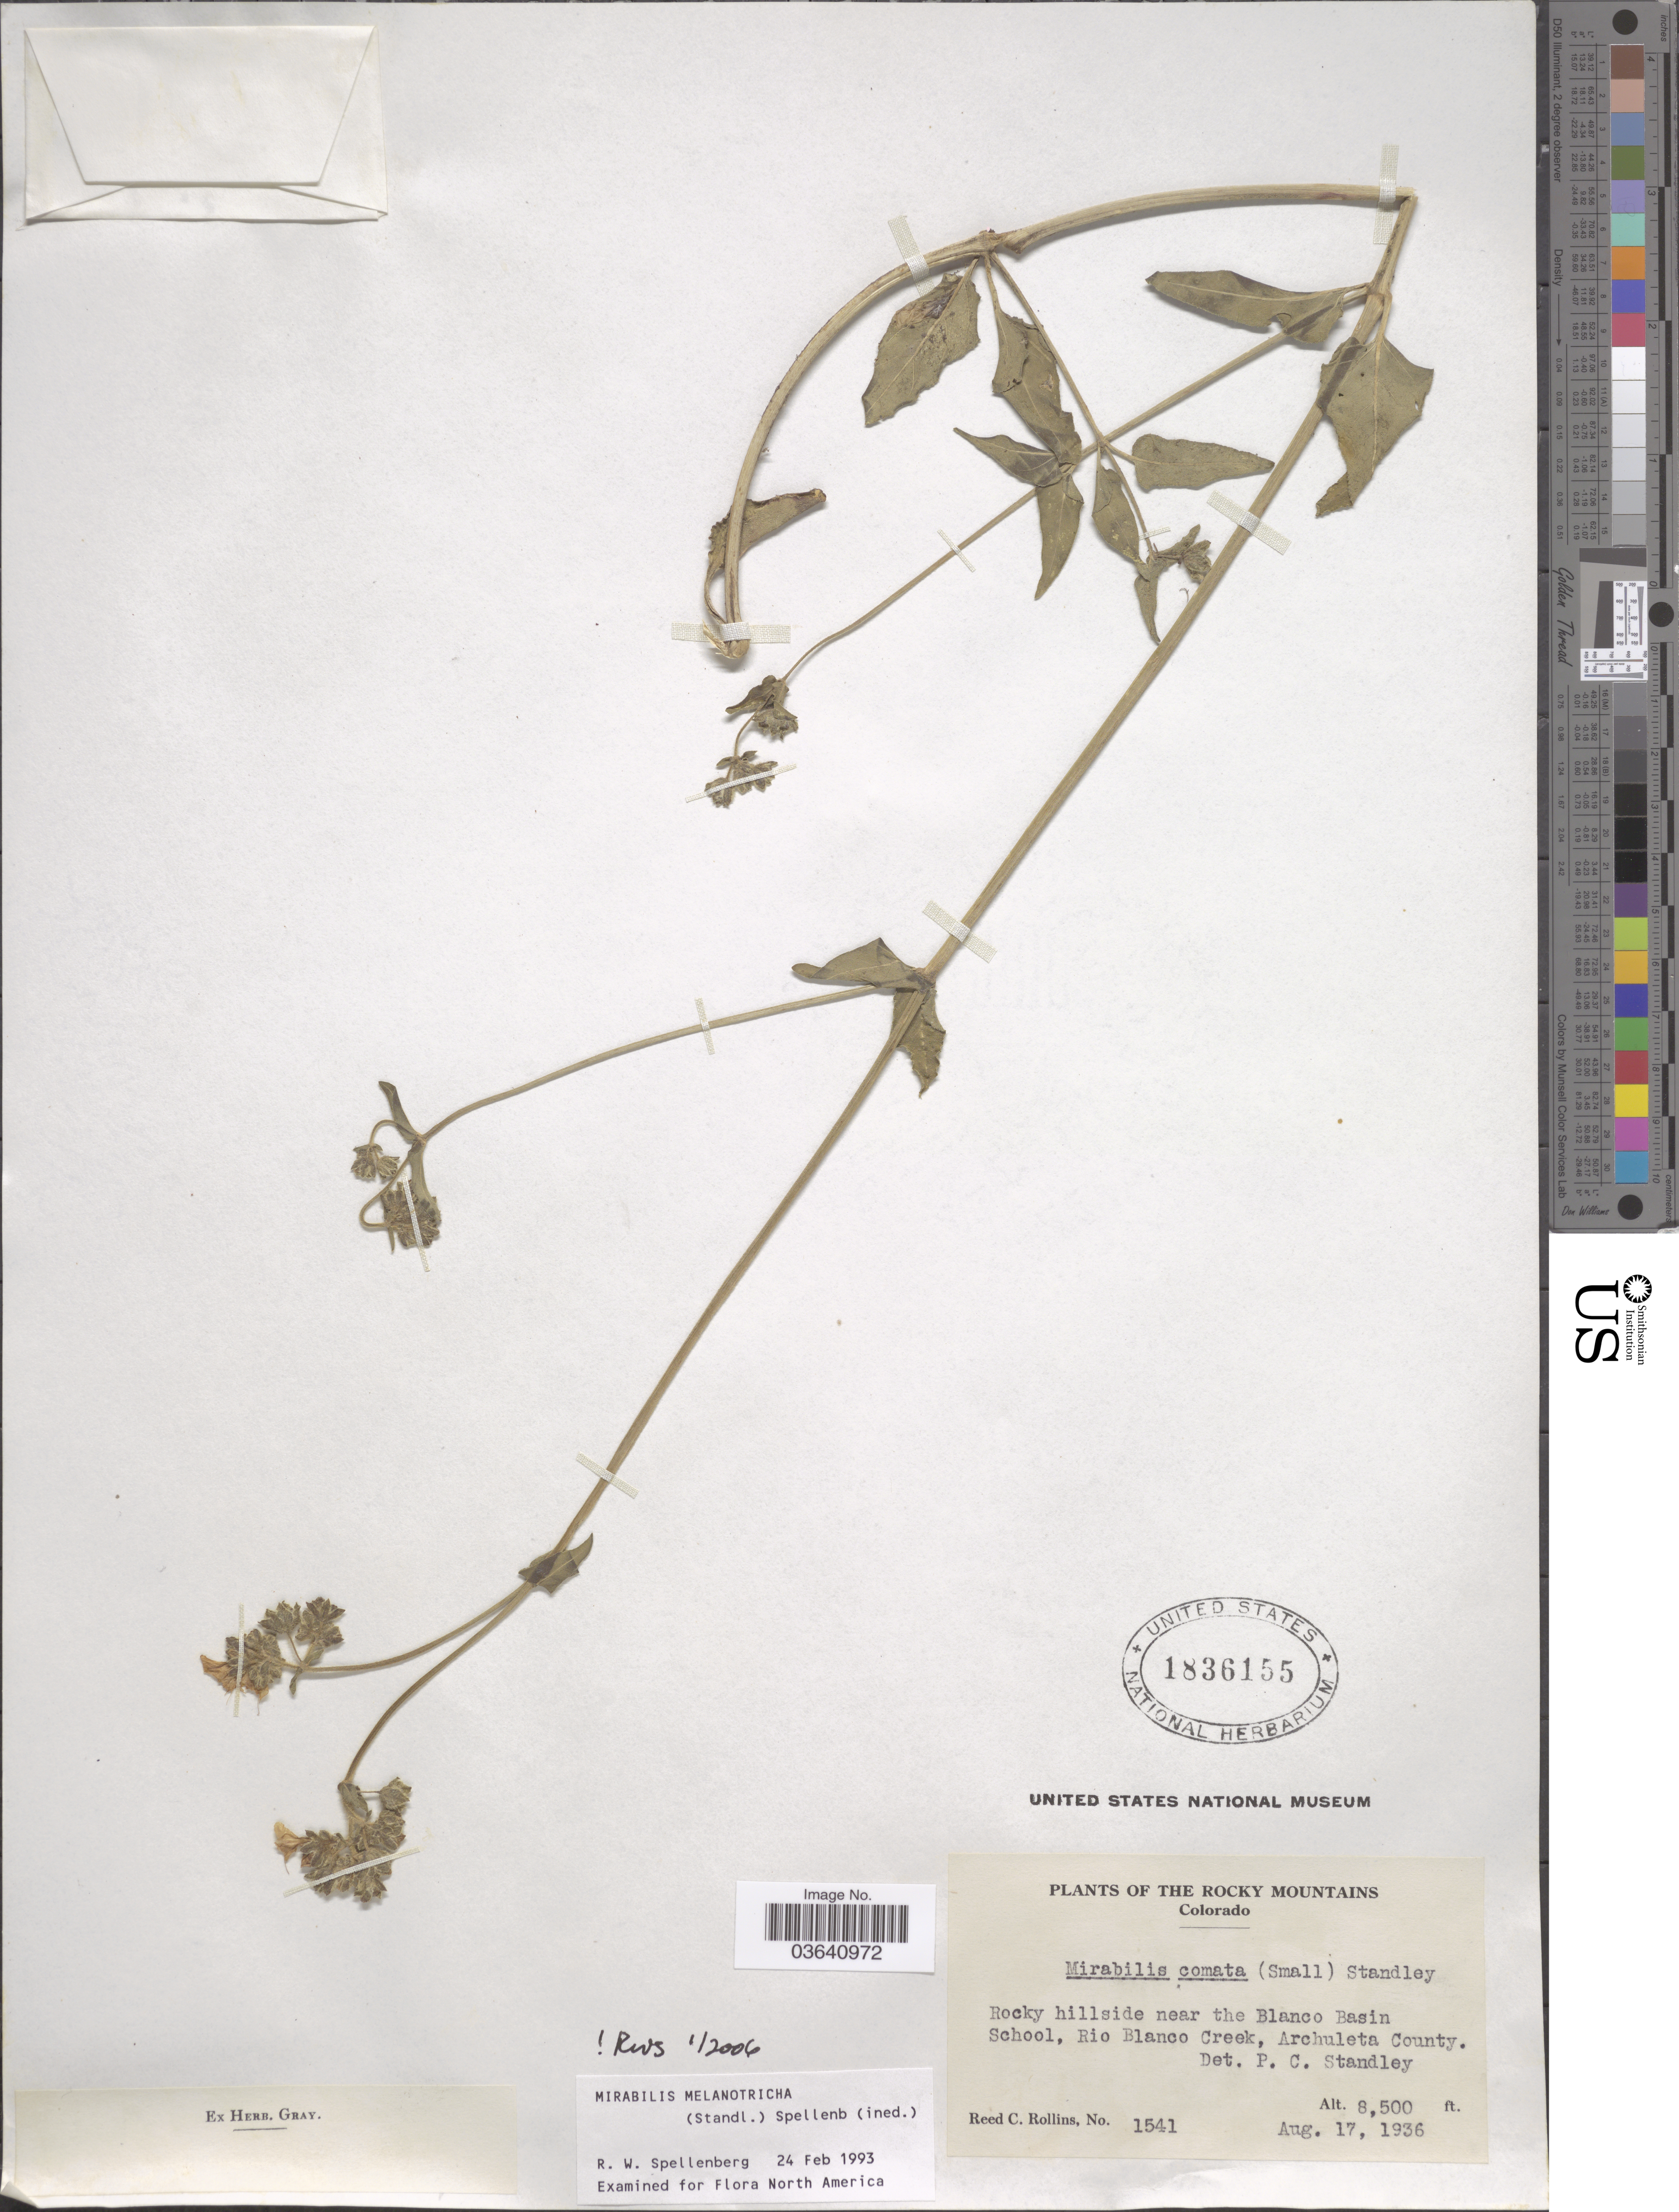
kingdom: Plantae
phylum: Tracheophyta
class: Magnoliopsida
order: Caryophyllales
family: Nyctaginaceae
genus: Mirabilis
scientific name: Mirabilis melanotricha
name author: (Standl.) Spellenb.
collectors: R. C. Rollins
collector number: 1541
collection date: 1936-08-17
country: United States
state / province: Colorado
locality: Rocky Mountains, near the Blanco Basin School, Rio Blanco Creek, Archuleta County.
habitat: rocky hillside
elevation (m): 2591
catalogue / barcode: US 1836155